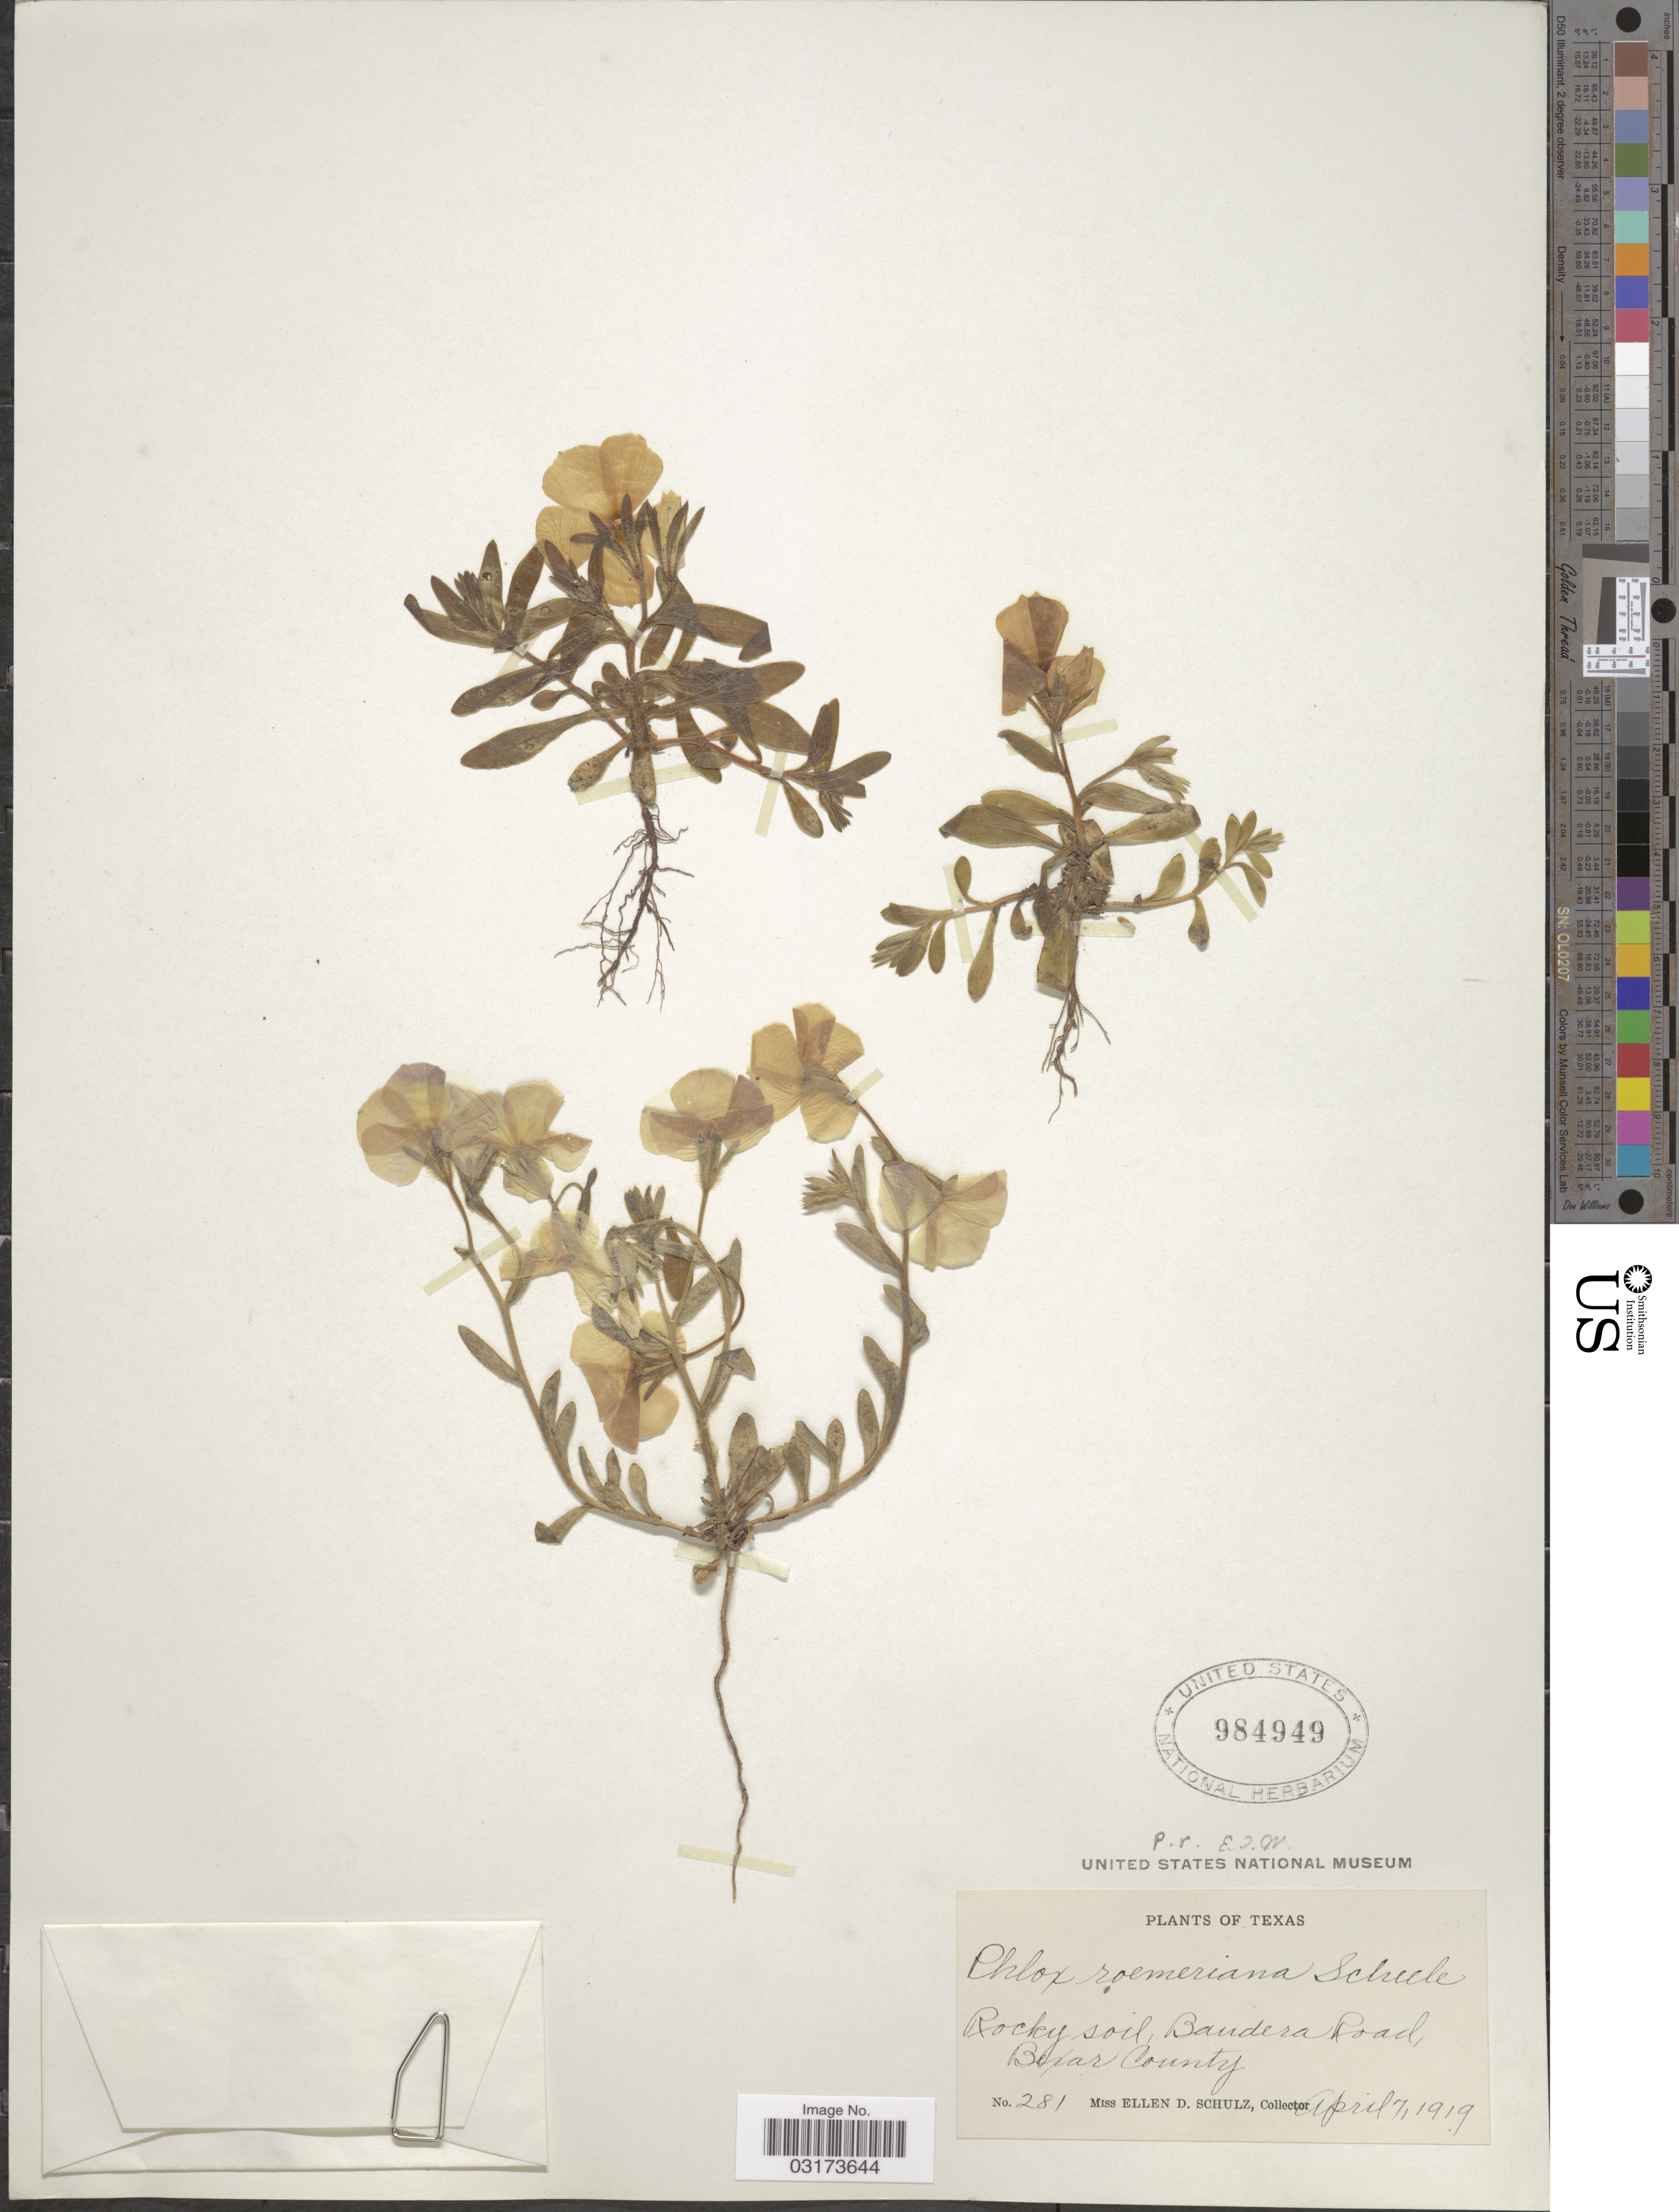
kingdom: Plantae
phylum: Tracheophyta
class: Magnoliopsida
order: Ericales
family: Polemoniaceae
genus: Phlox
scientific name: Phlox roemeriana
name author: Scheele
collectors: E. D. Schulz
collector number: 281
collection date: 1919-04-07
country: United States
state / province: Texas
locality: Rocky soil, Bandera Road, Bexar County.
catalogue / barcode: US 984949